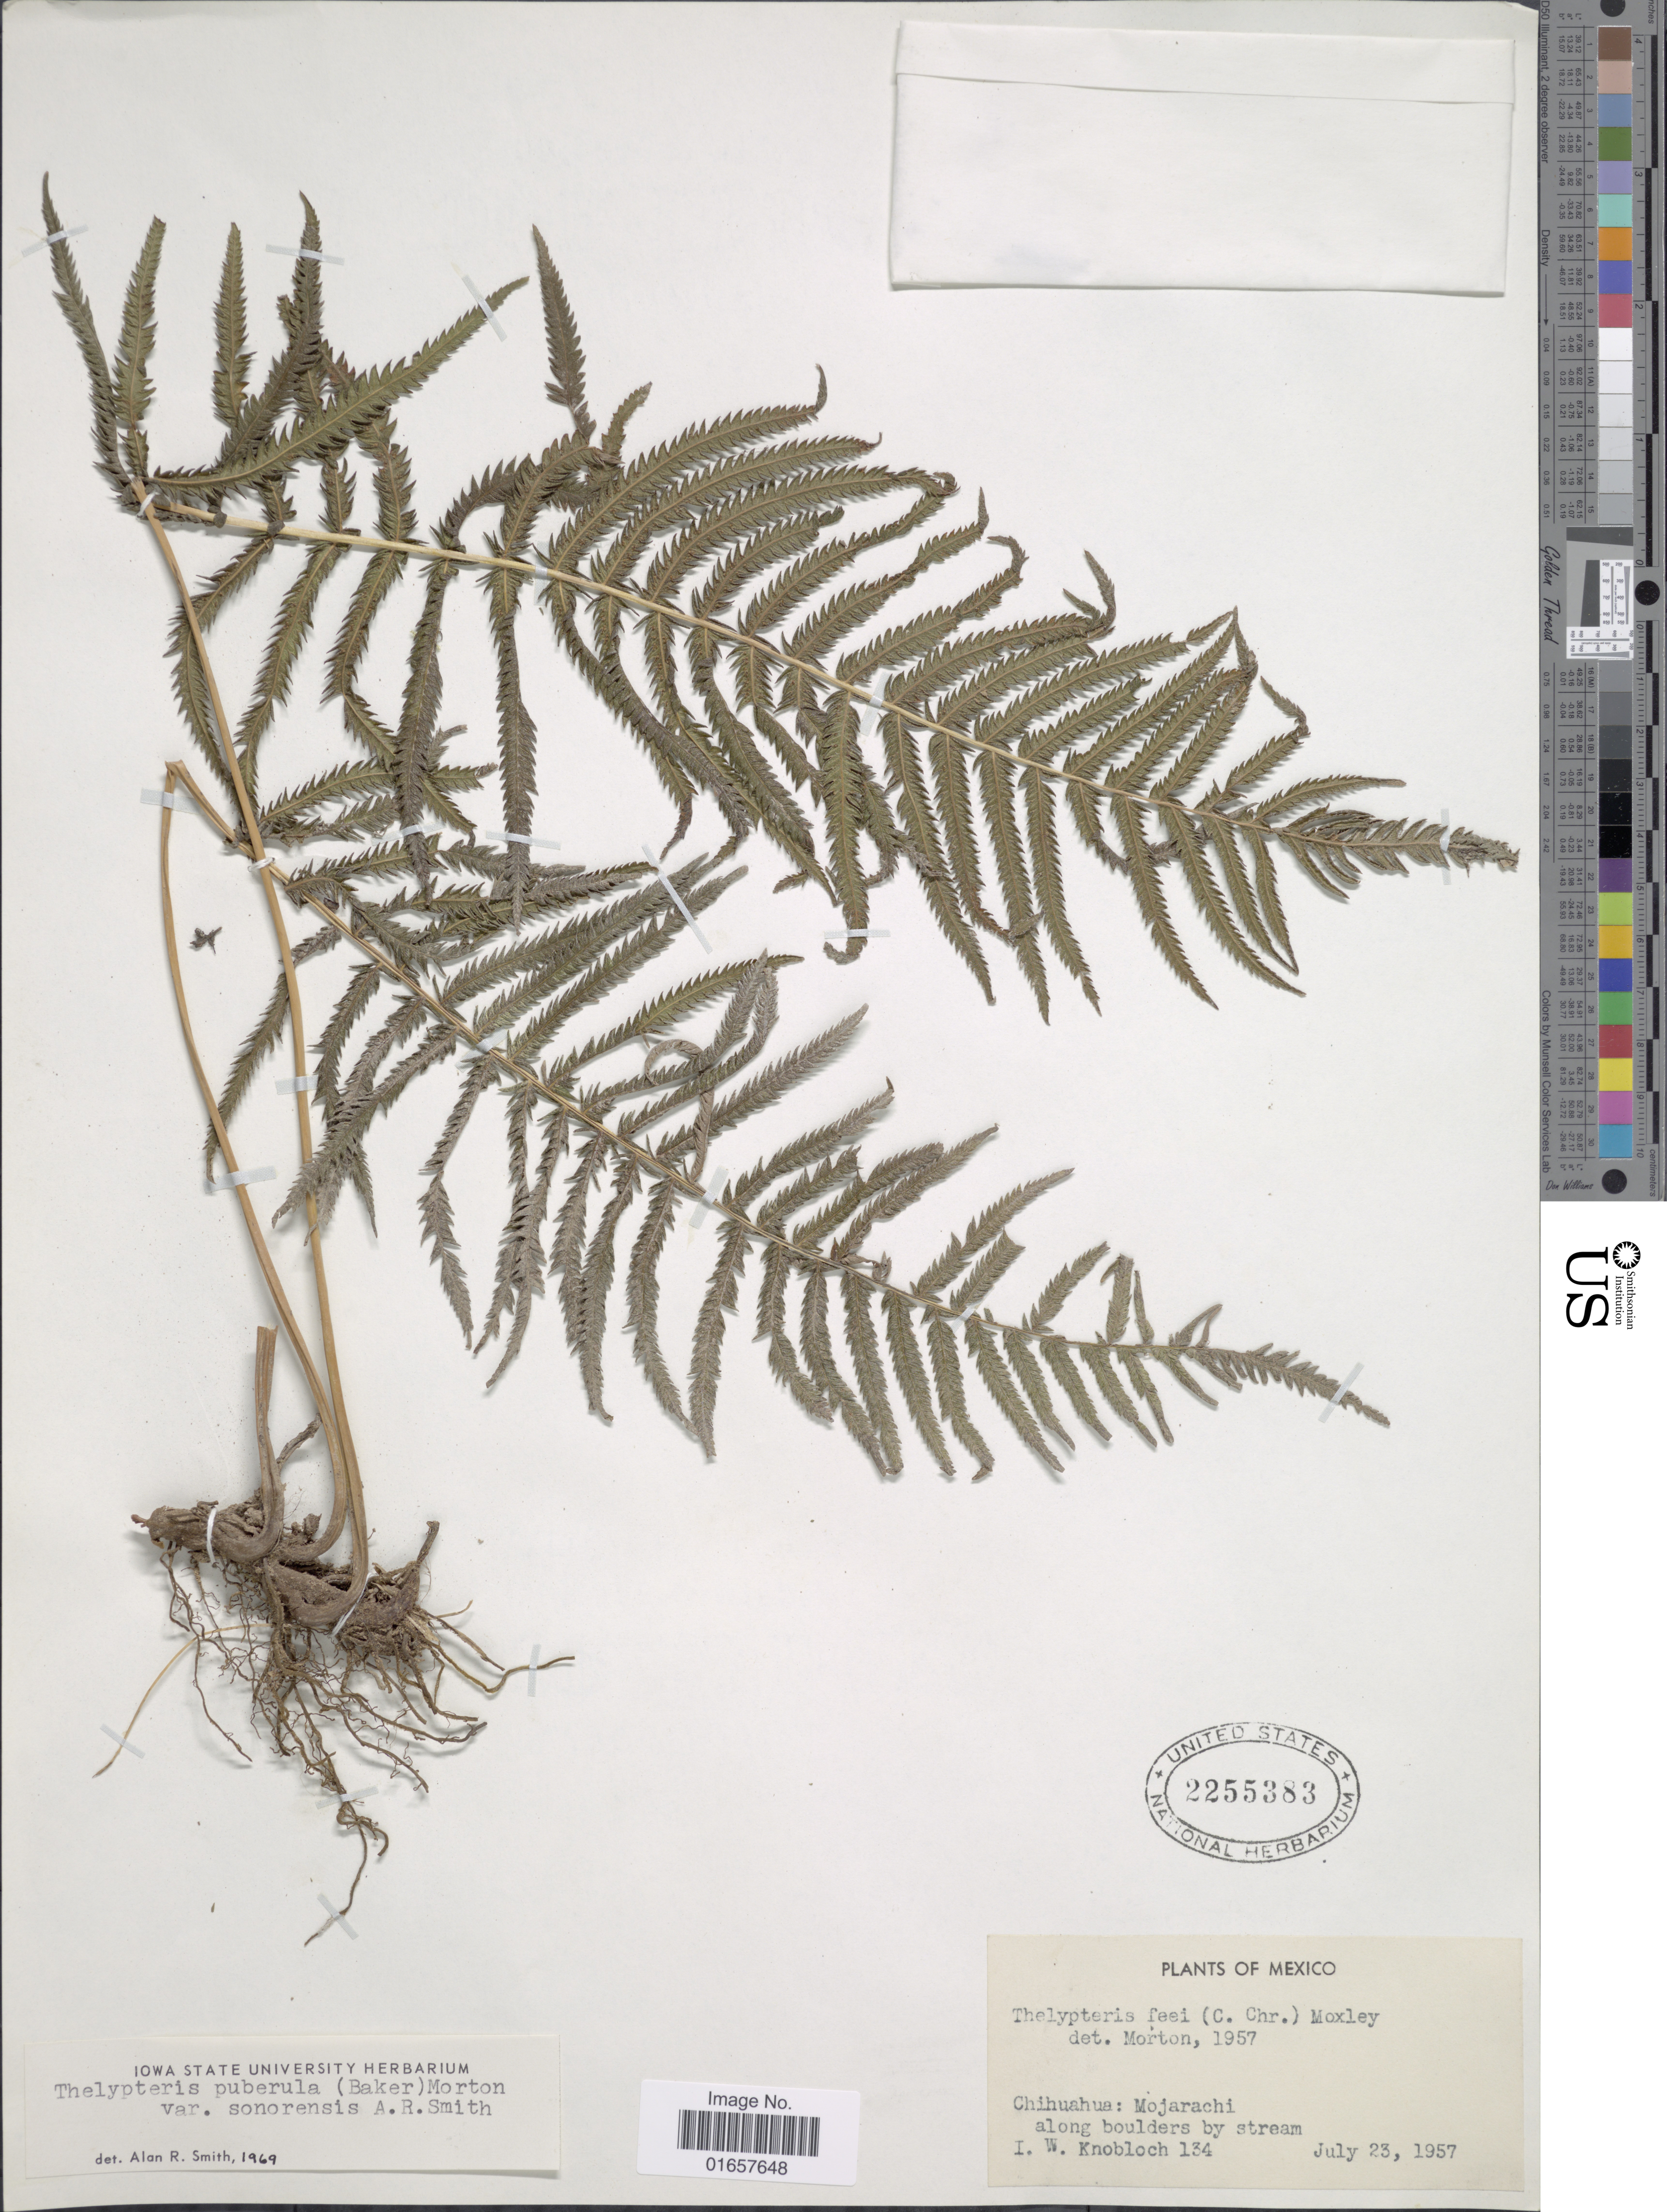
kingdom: Plantae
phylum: Tracheophyta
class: Polypodiopsida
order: Polypodiales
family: Thelypteridaceae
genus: Christella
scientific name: Christella puberula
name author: (Baker) Á. Löve & D. Löve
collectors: I. W. Knobloch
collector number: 134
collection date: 1957-07-23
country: Mexico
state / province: Chihuahua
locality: Mexico, Mojarachi along boulders by stream.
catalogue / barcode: US 2255383